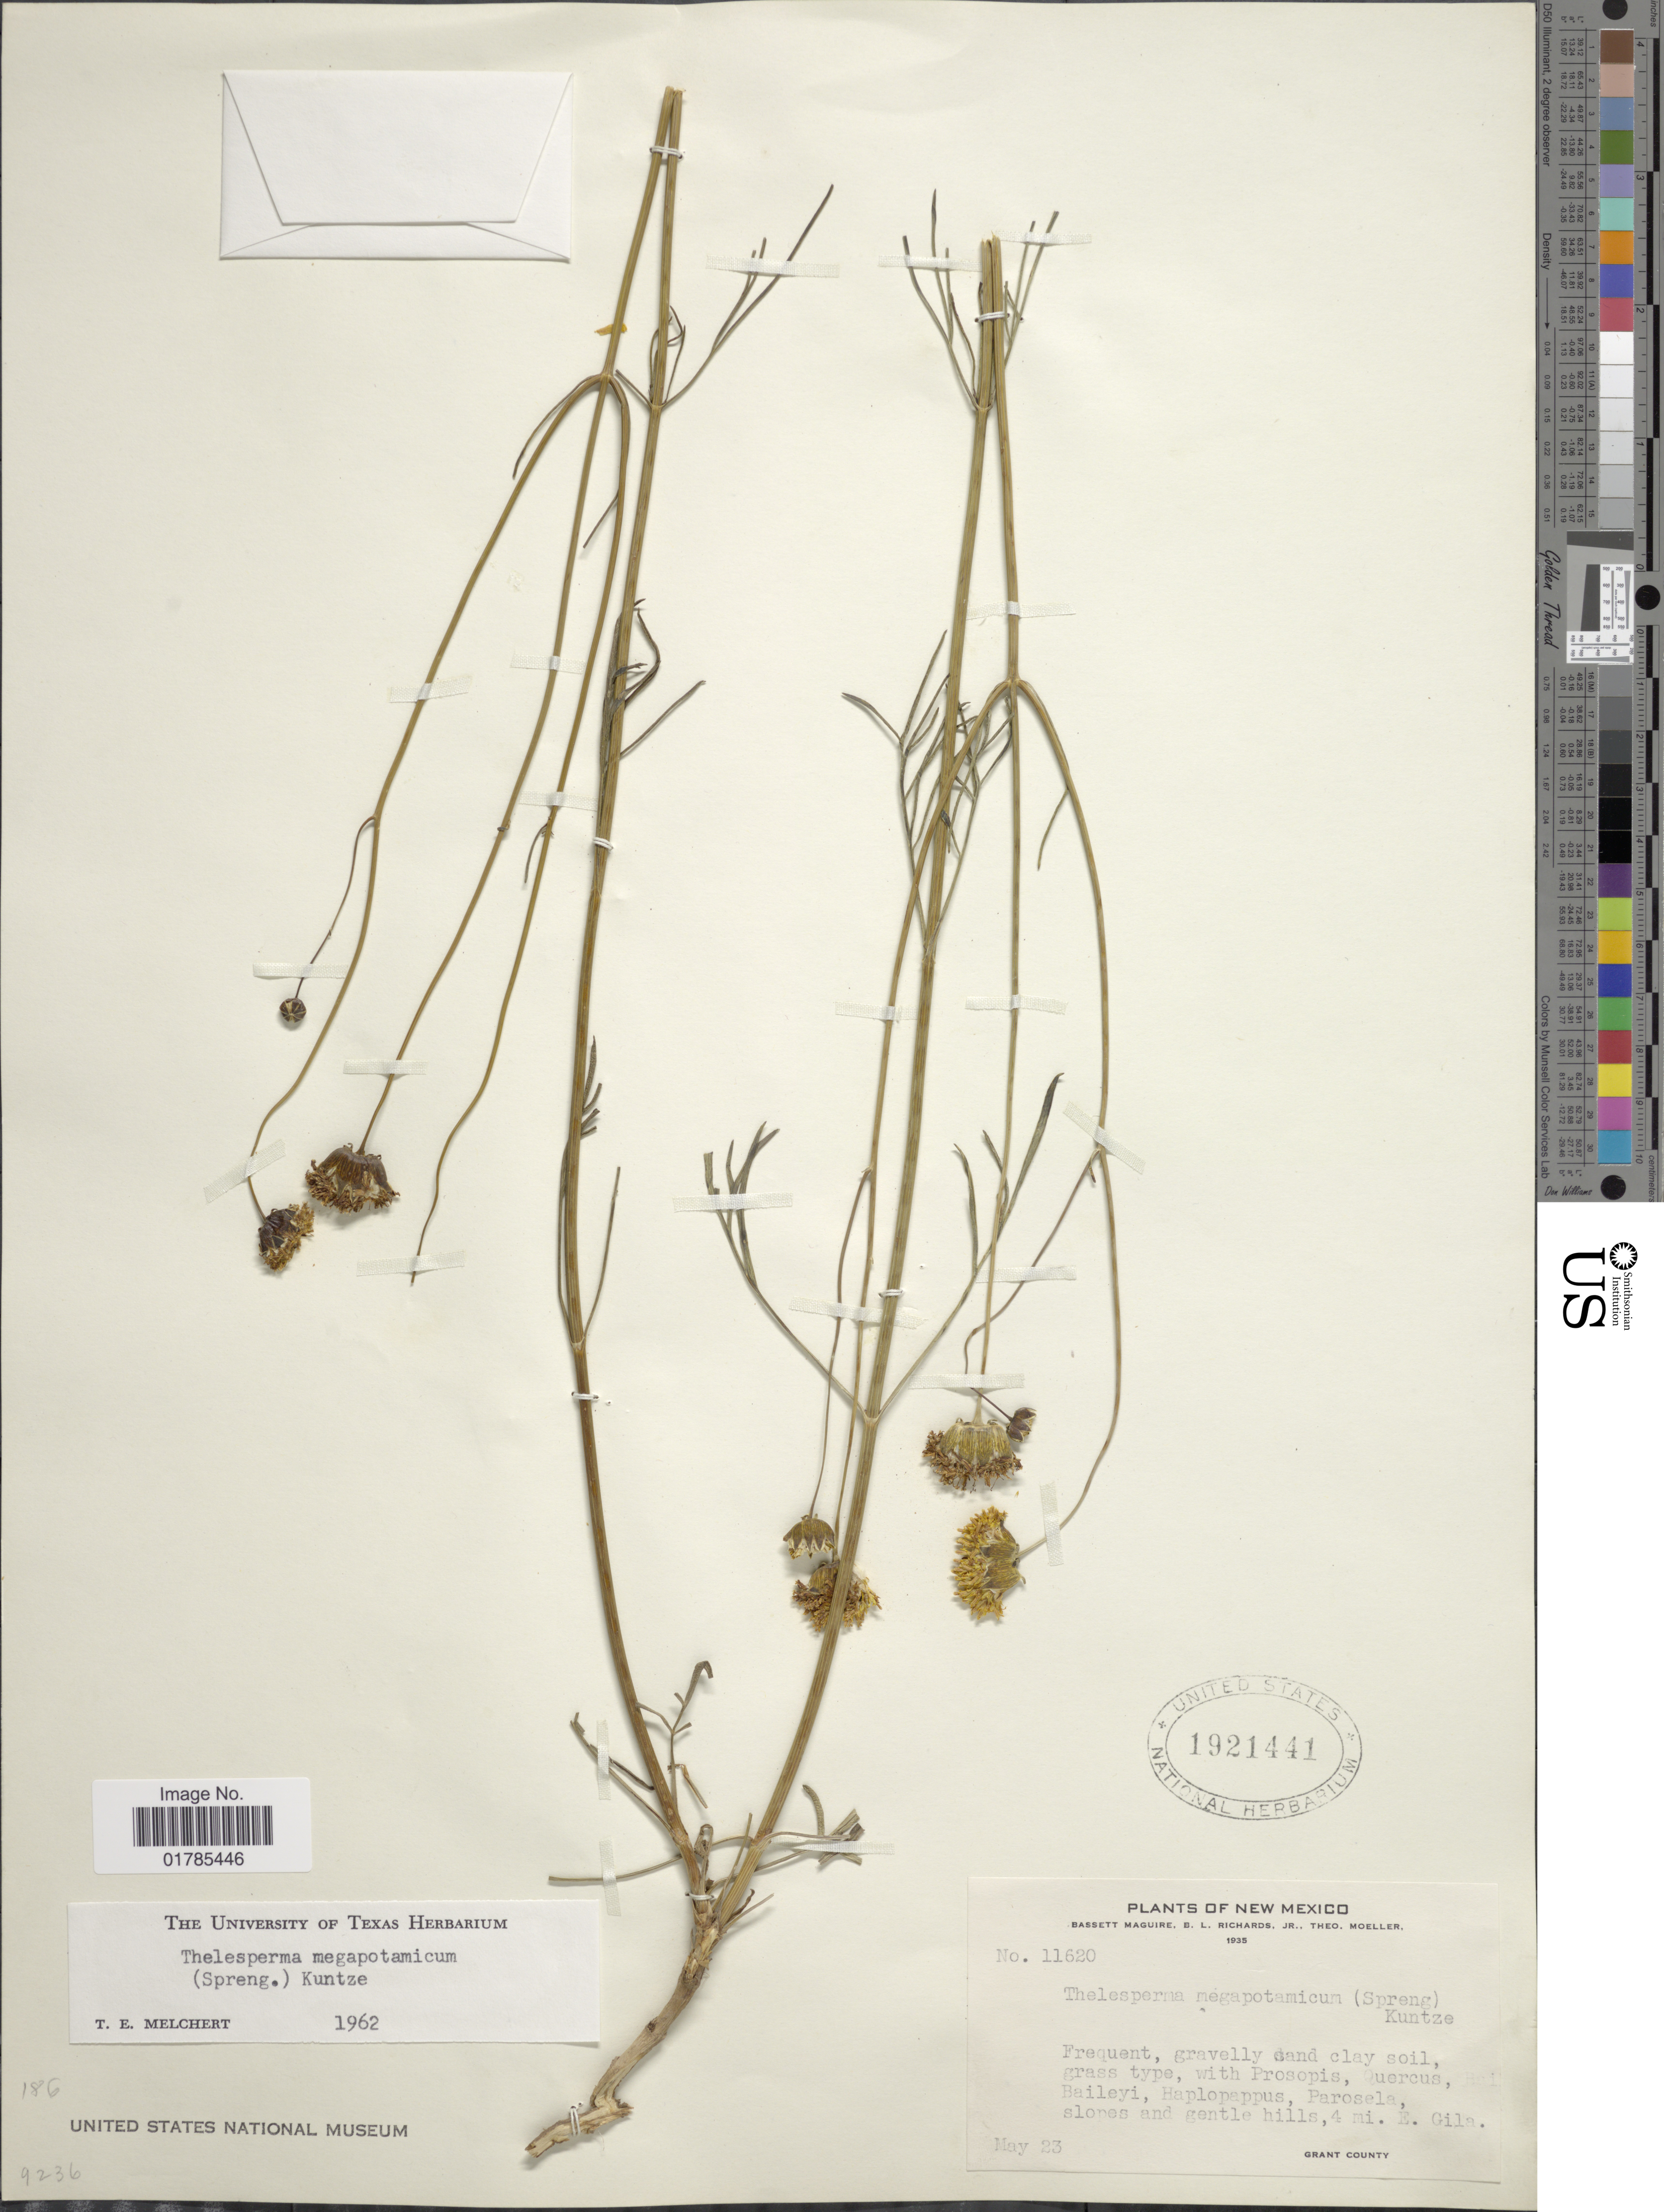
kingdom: Plantae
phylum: Tracheophyta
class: Magnoliopsida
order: Asterales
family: Asteraceae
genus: Thelesperma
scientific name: Thelesperma megapotamicum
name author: (Spreng.) Herter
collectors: B. Maguire, B. Richards & T. Moeller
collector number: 11620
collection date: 1935-05-23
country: United States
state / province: New Mexico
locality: Slopes and gentle hills, 4 mi. E. Gila, Grant County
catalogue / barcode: US 1921441